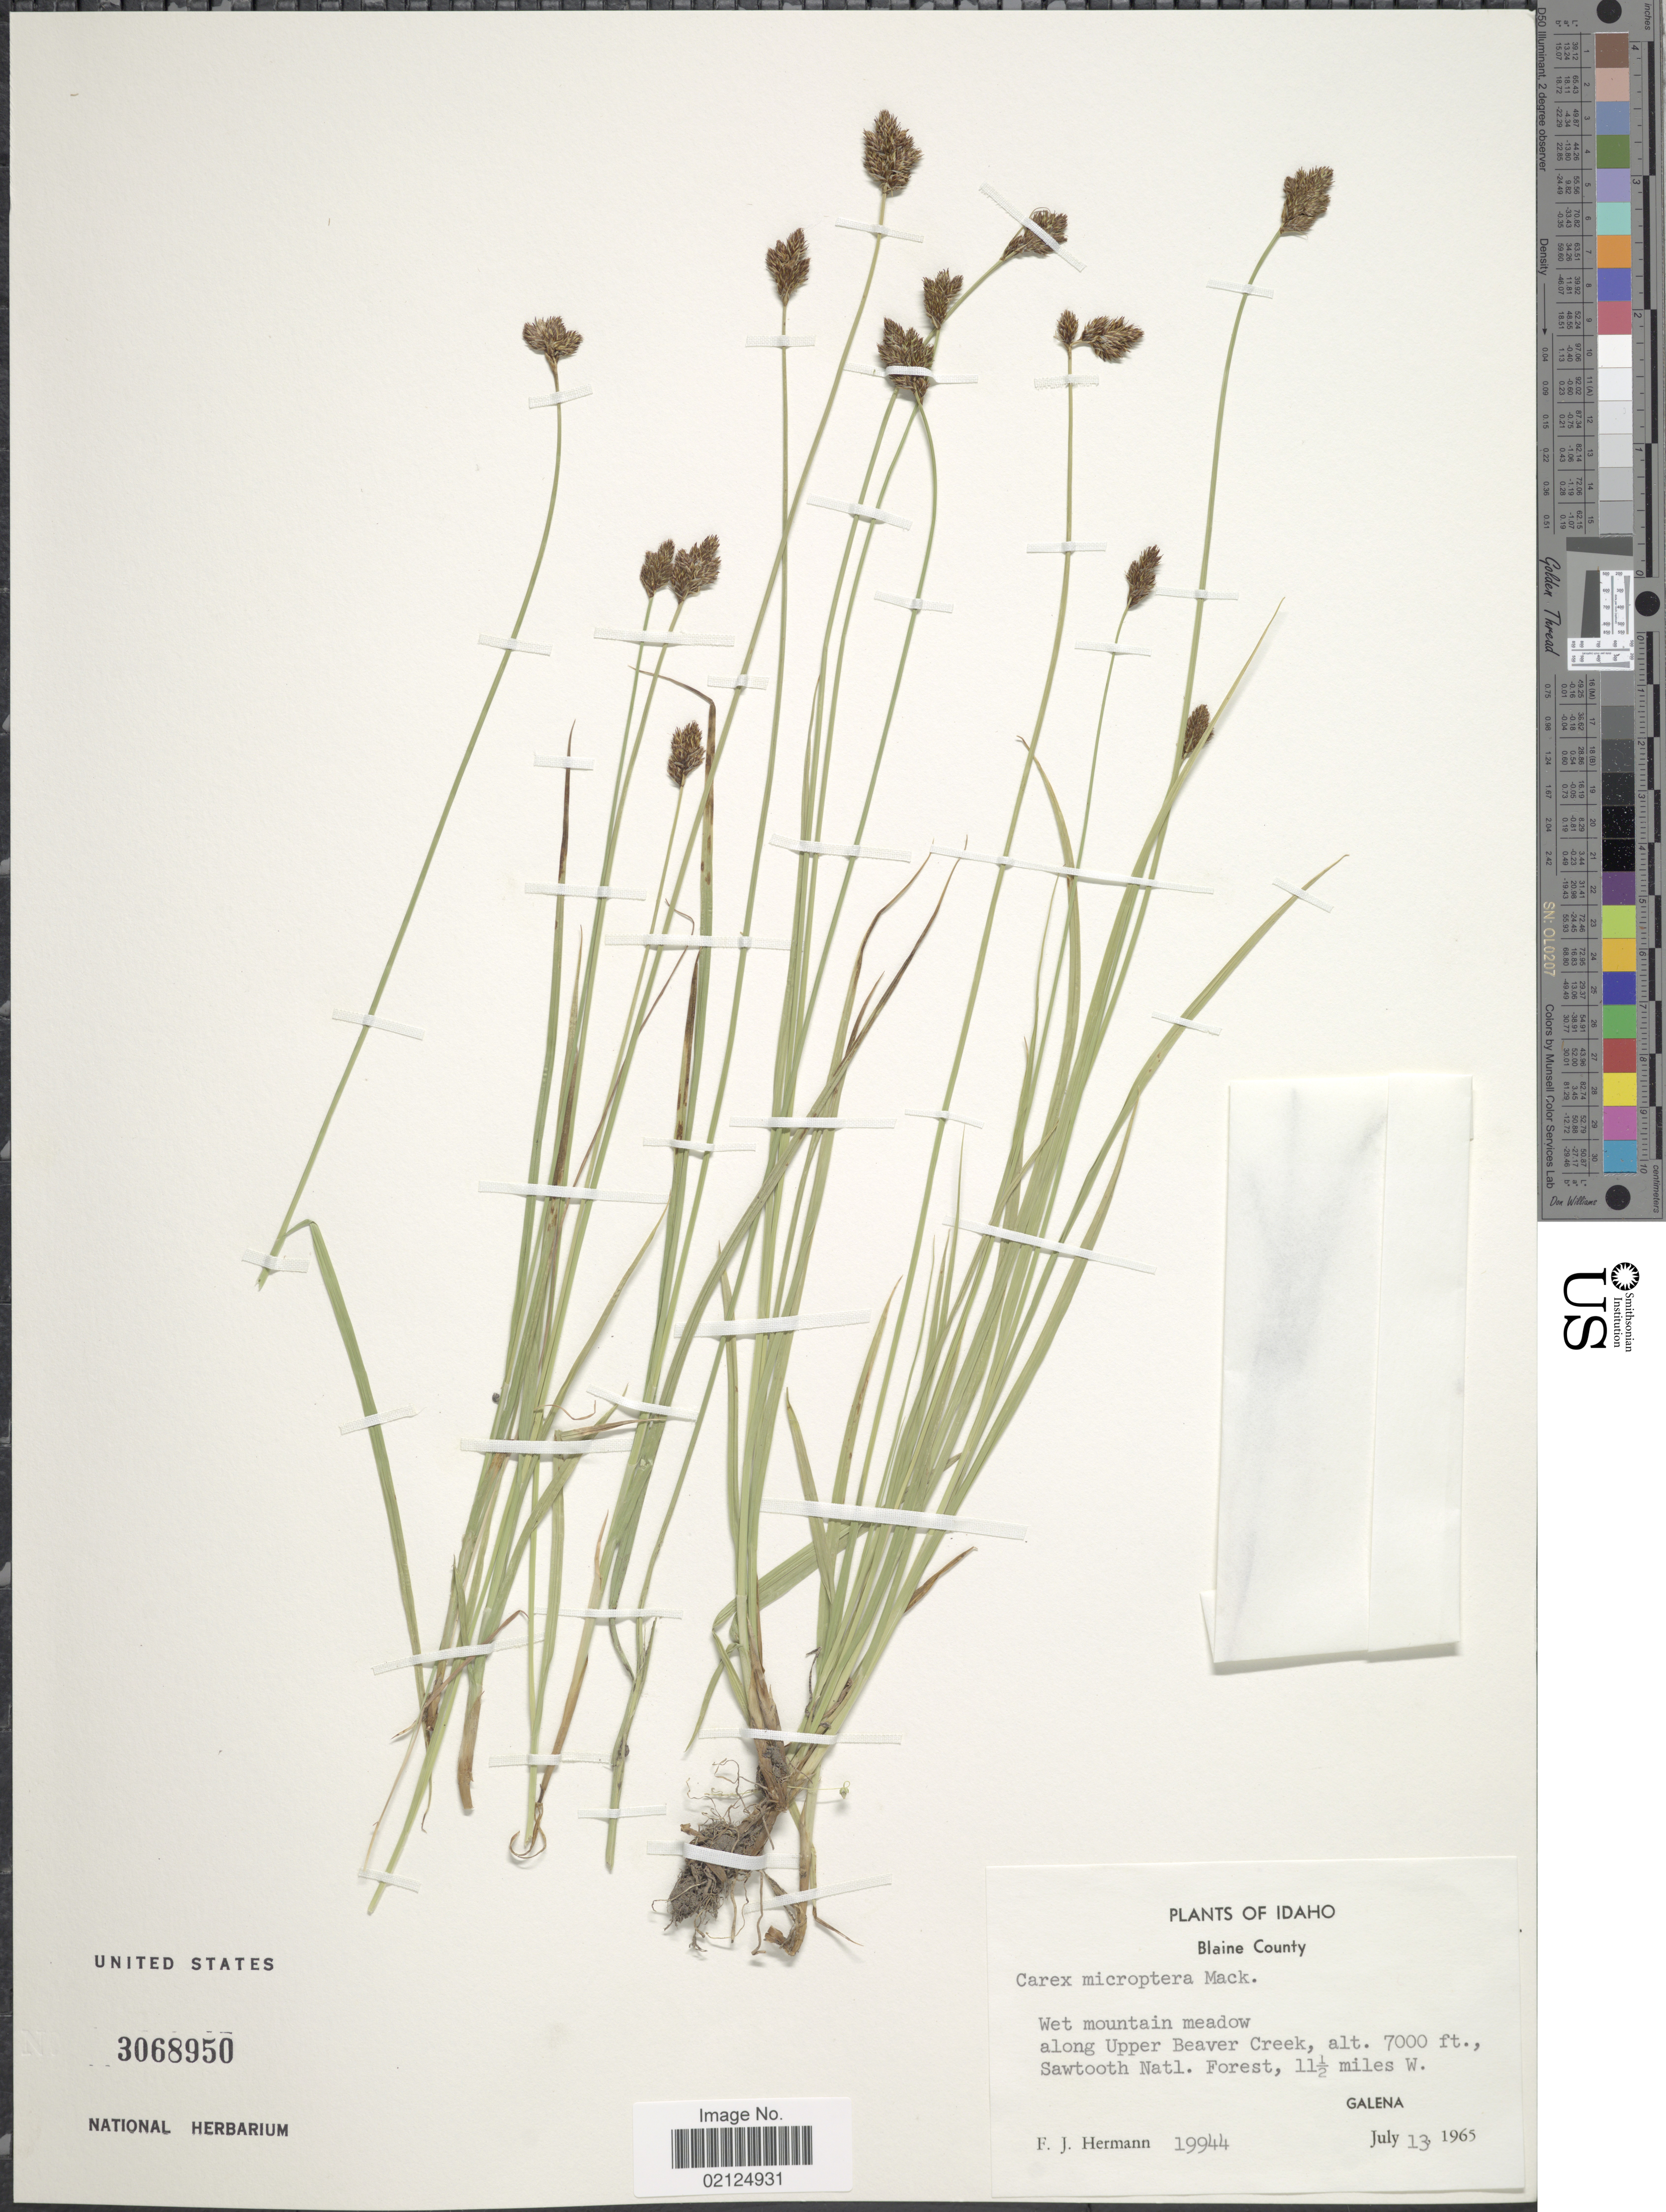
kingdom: Plantae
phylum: Tracheophyta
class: Liliopsida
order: Poales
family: Cyperaceae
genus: Carex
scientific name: Carex microptera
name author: Mack.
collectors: F. J. Hermann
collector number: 19944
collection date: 1965-07-13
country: United States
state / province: Idaho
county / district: Blaine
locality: along Upper Beaver Creek, Sawtooth Natl. Forest. 11 1/2 miles W Galena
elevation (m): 2134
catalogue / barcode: US 3068950